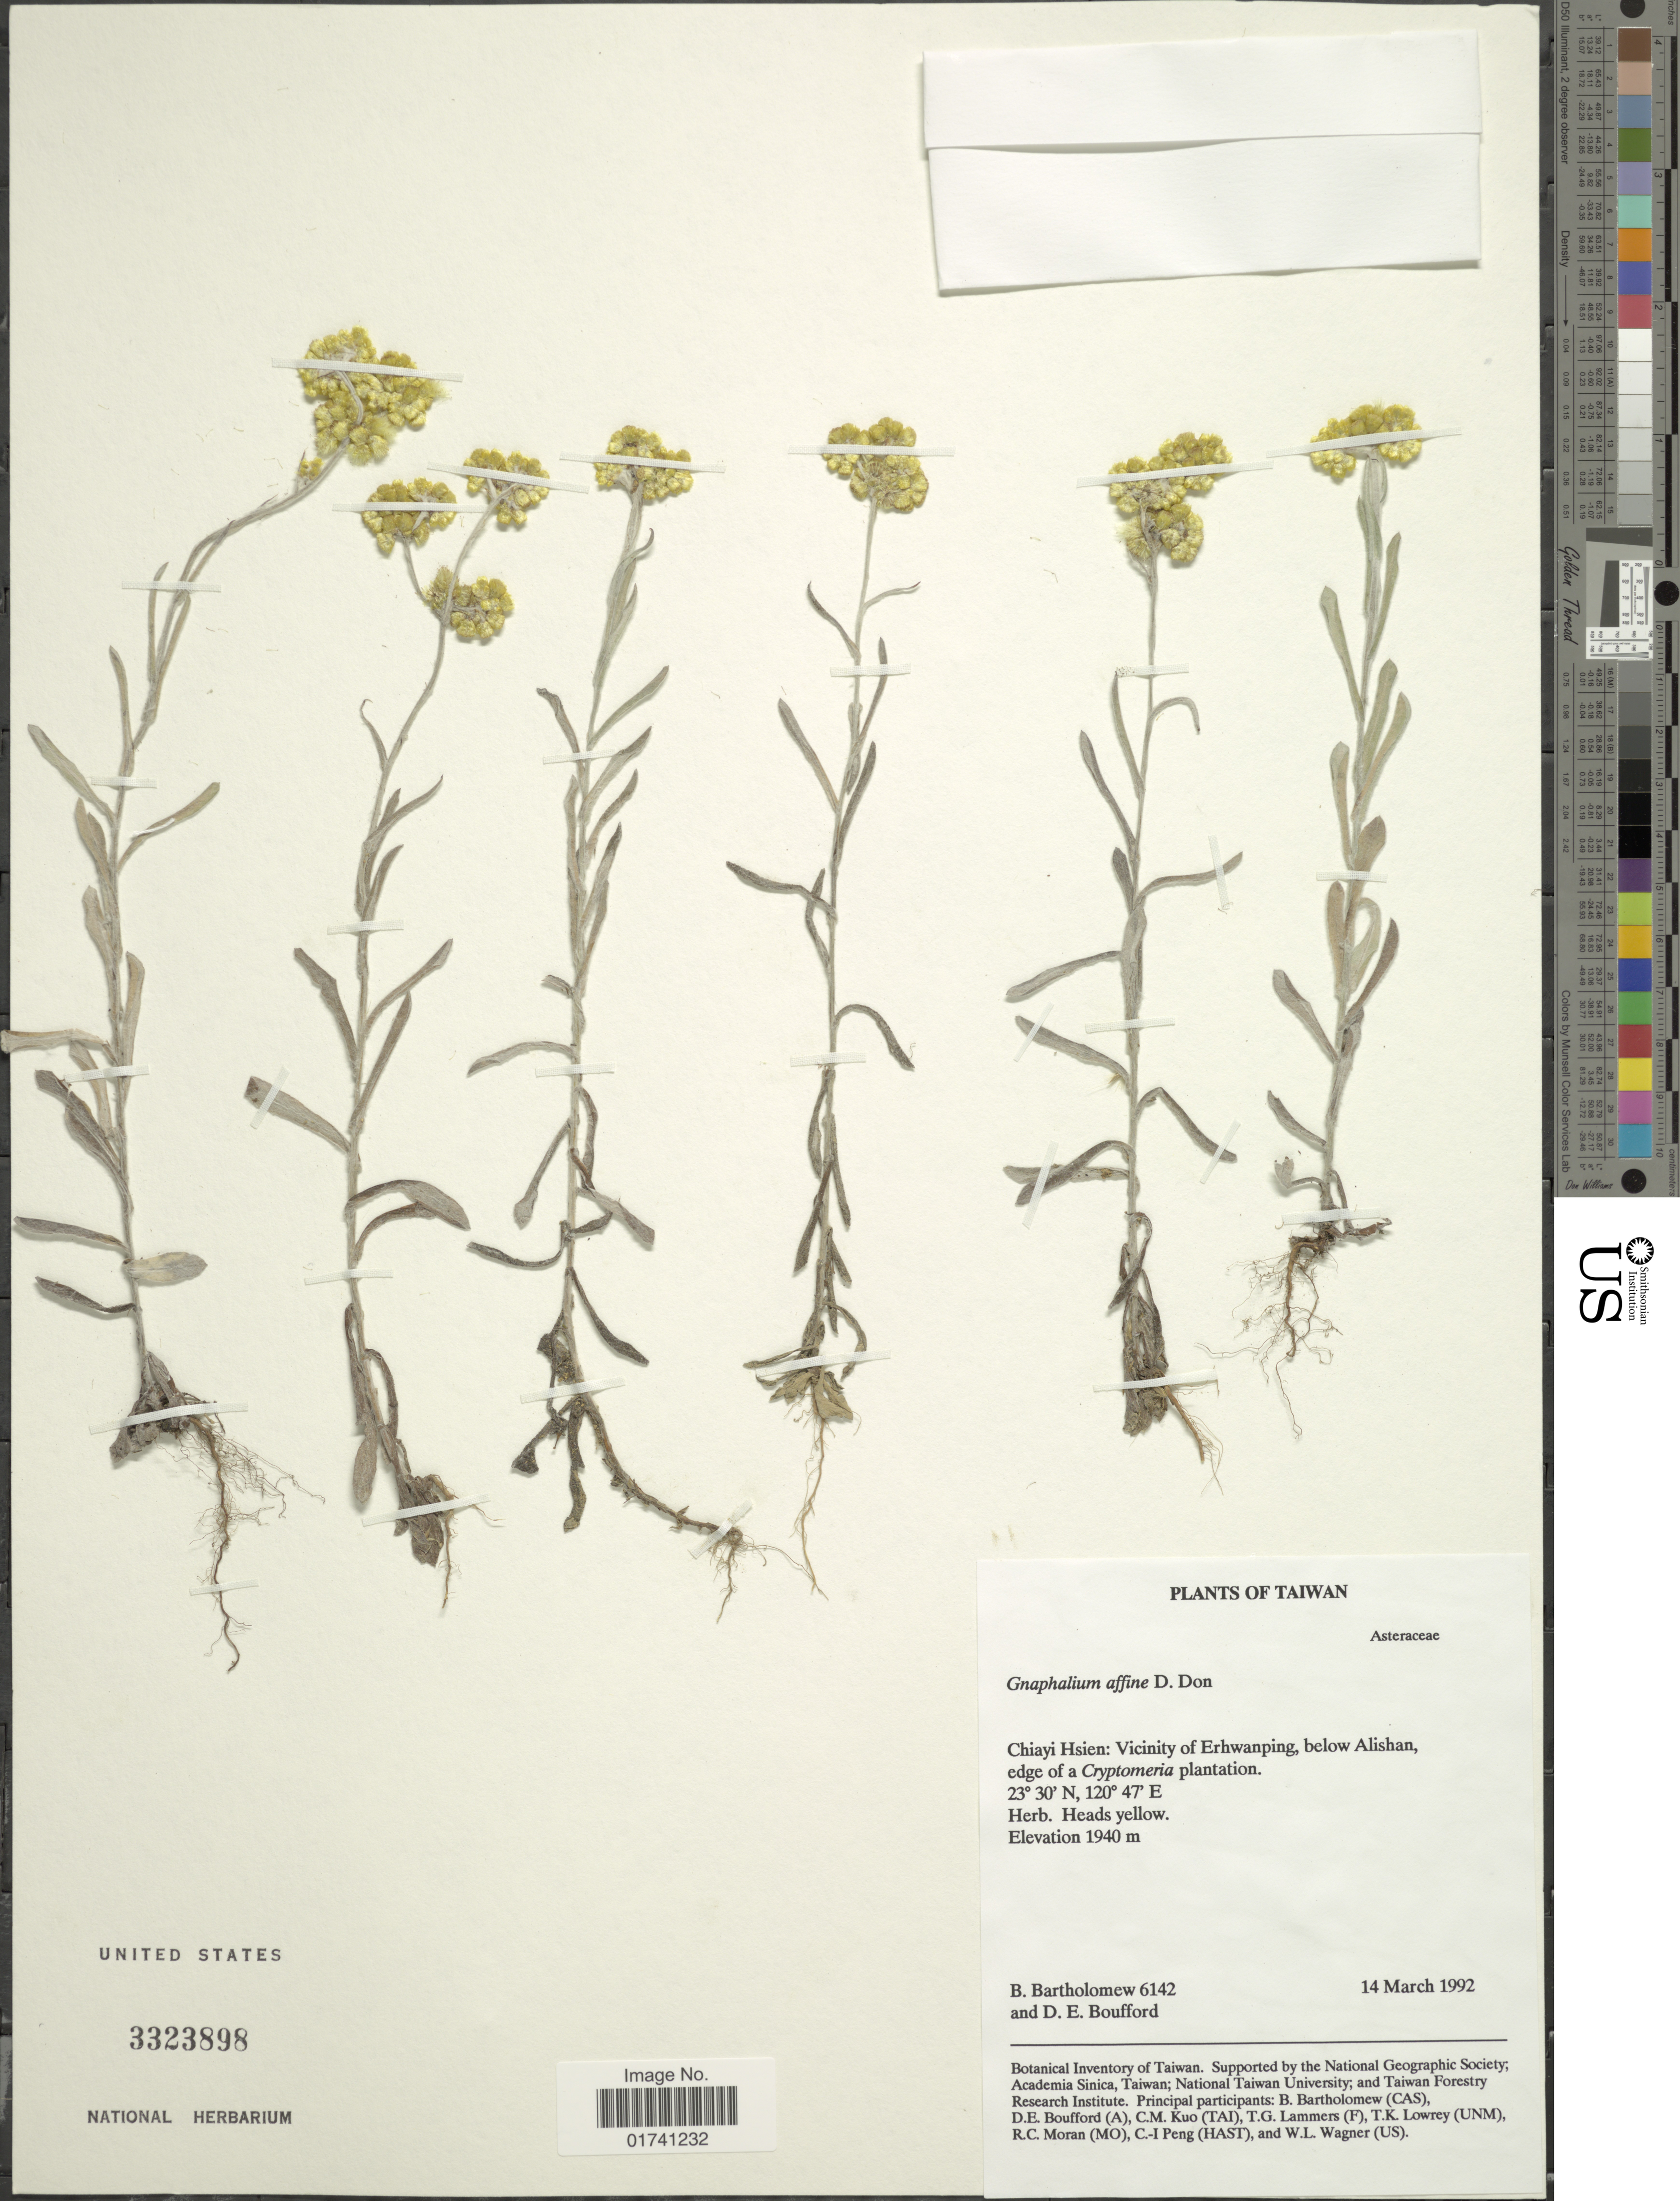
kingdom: Plantae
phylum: Tracheophyta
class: Magnoliopsida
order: Asterales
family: Asteraceae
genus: Laphangium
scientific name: Laphangium affine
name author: (D. Don) Tzvelev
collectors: B. Bartholomew & D. E. Boufford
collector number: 6142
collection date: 1992-03-14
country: Taiwan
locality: Chiyai Hsien: Vicinity of Erhwanping,below Alishan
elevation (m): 1940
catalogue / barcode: US 3323898